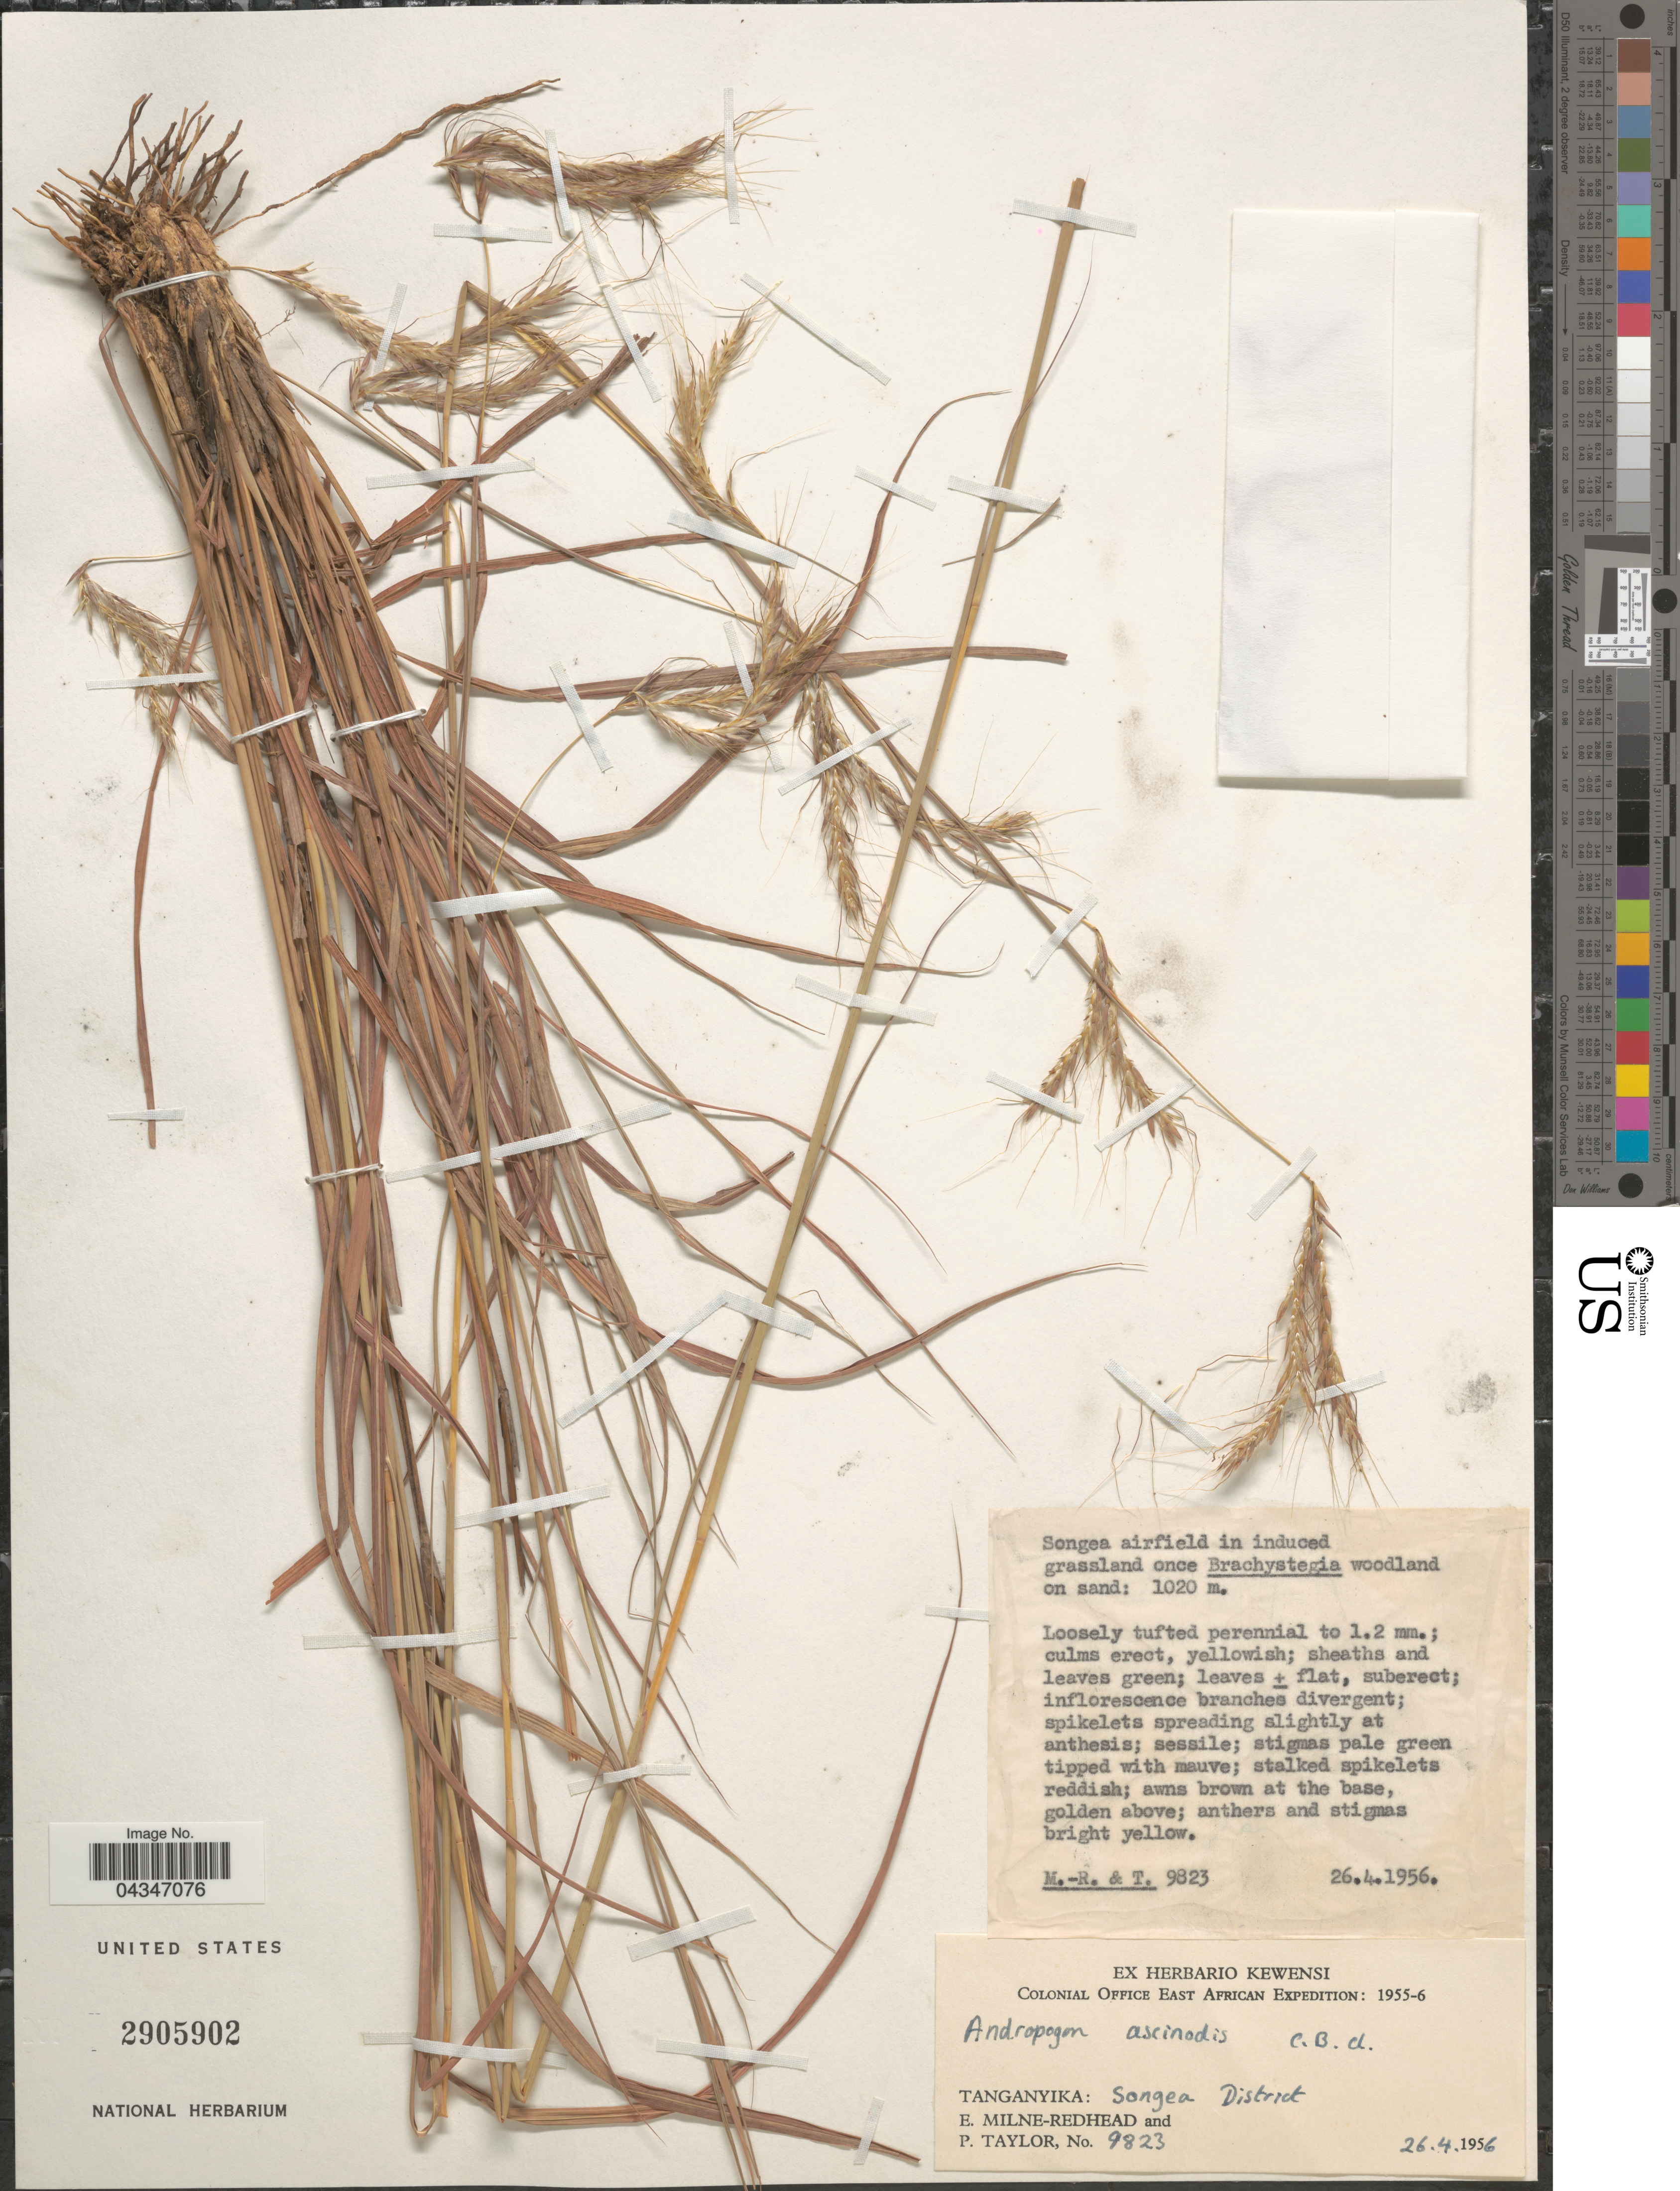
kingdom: Plantae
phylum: Tracheophyta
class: Liliopsida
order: Poales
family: Poaceae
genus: Andropogon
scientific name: Andropogon chinensis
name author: (Nees) Merr.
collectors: E. W. Milne-Redhead & P. Taylor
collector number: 9823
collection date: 1956-04-26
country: Tanzania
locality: Colonial Office East African Expedition: 1955-6. Tanganyika: Songea District. Songea airfield.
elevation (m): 1020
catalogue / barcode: US 2905902